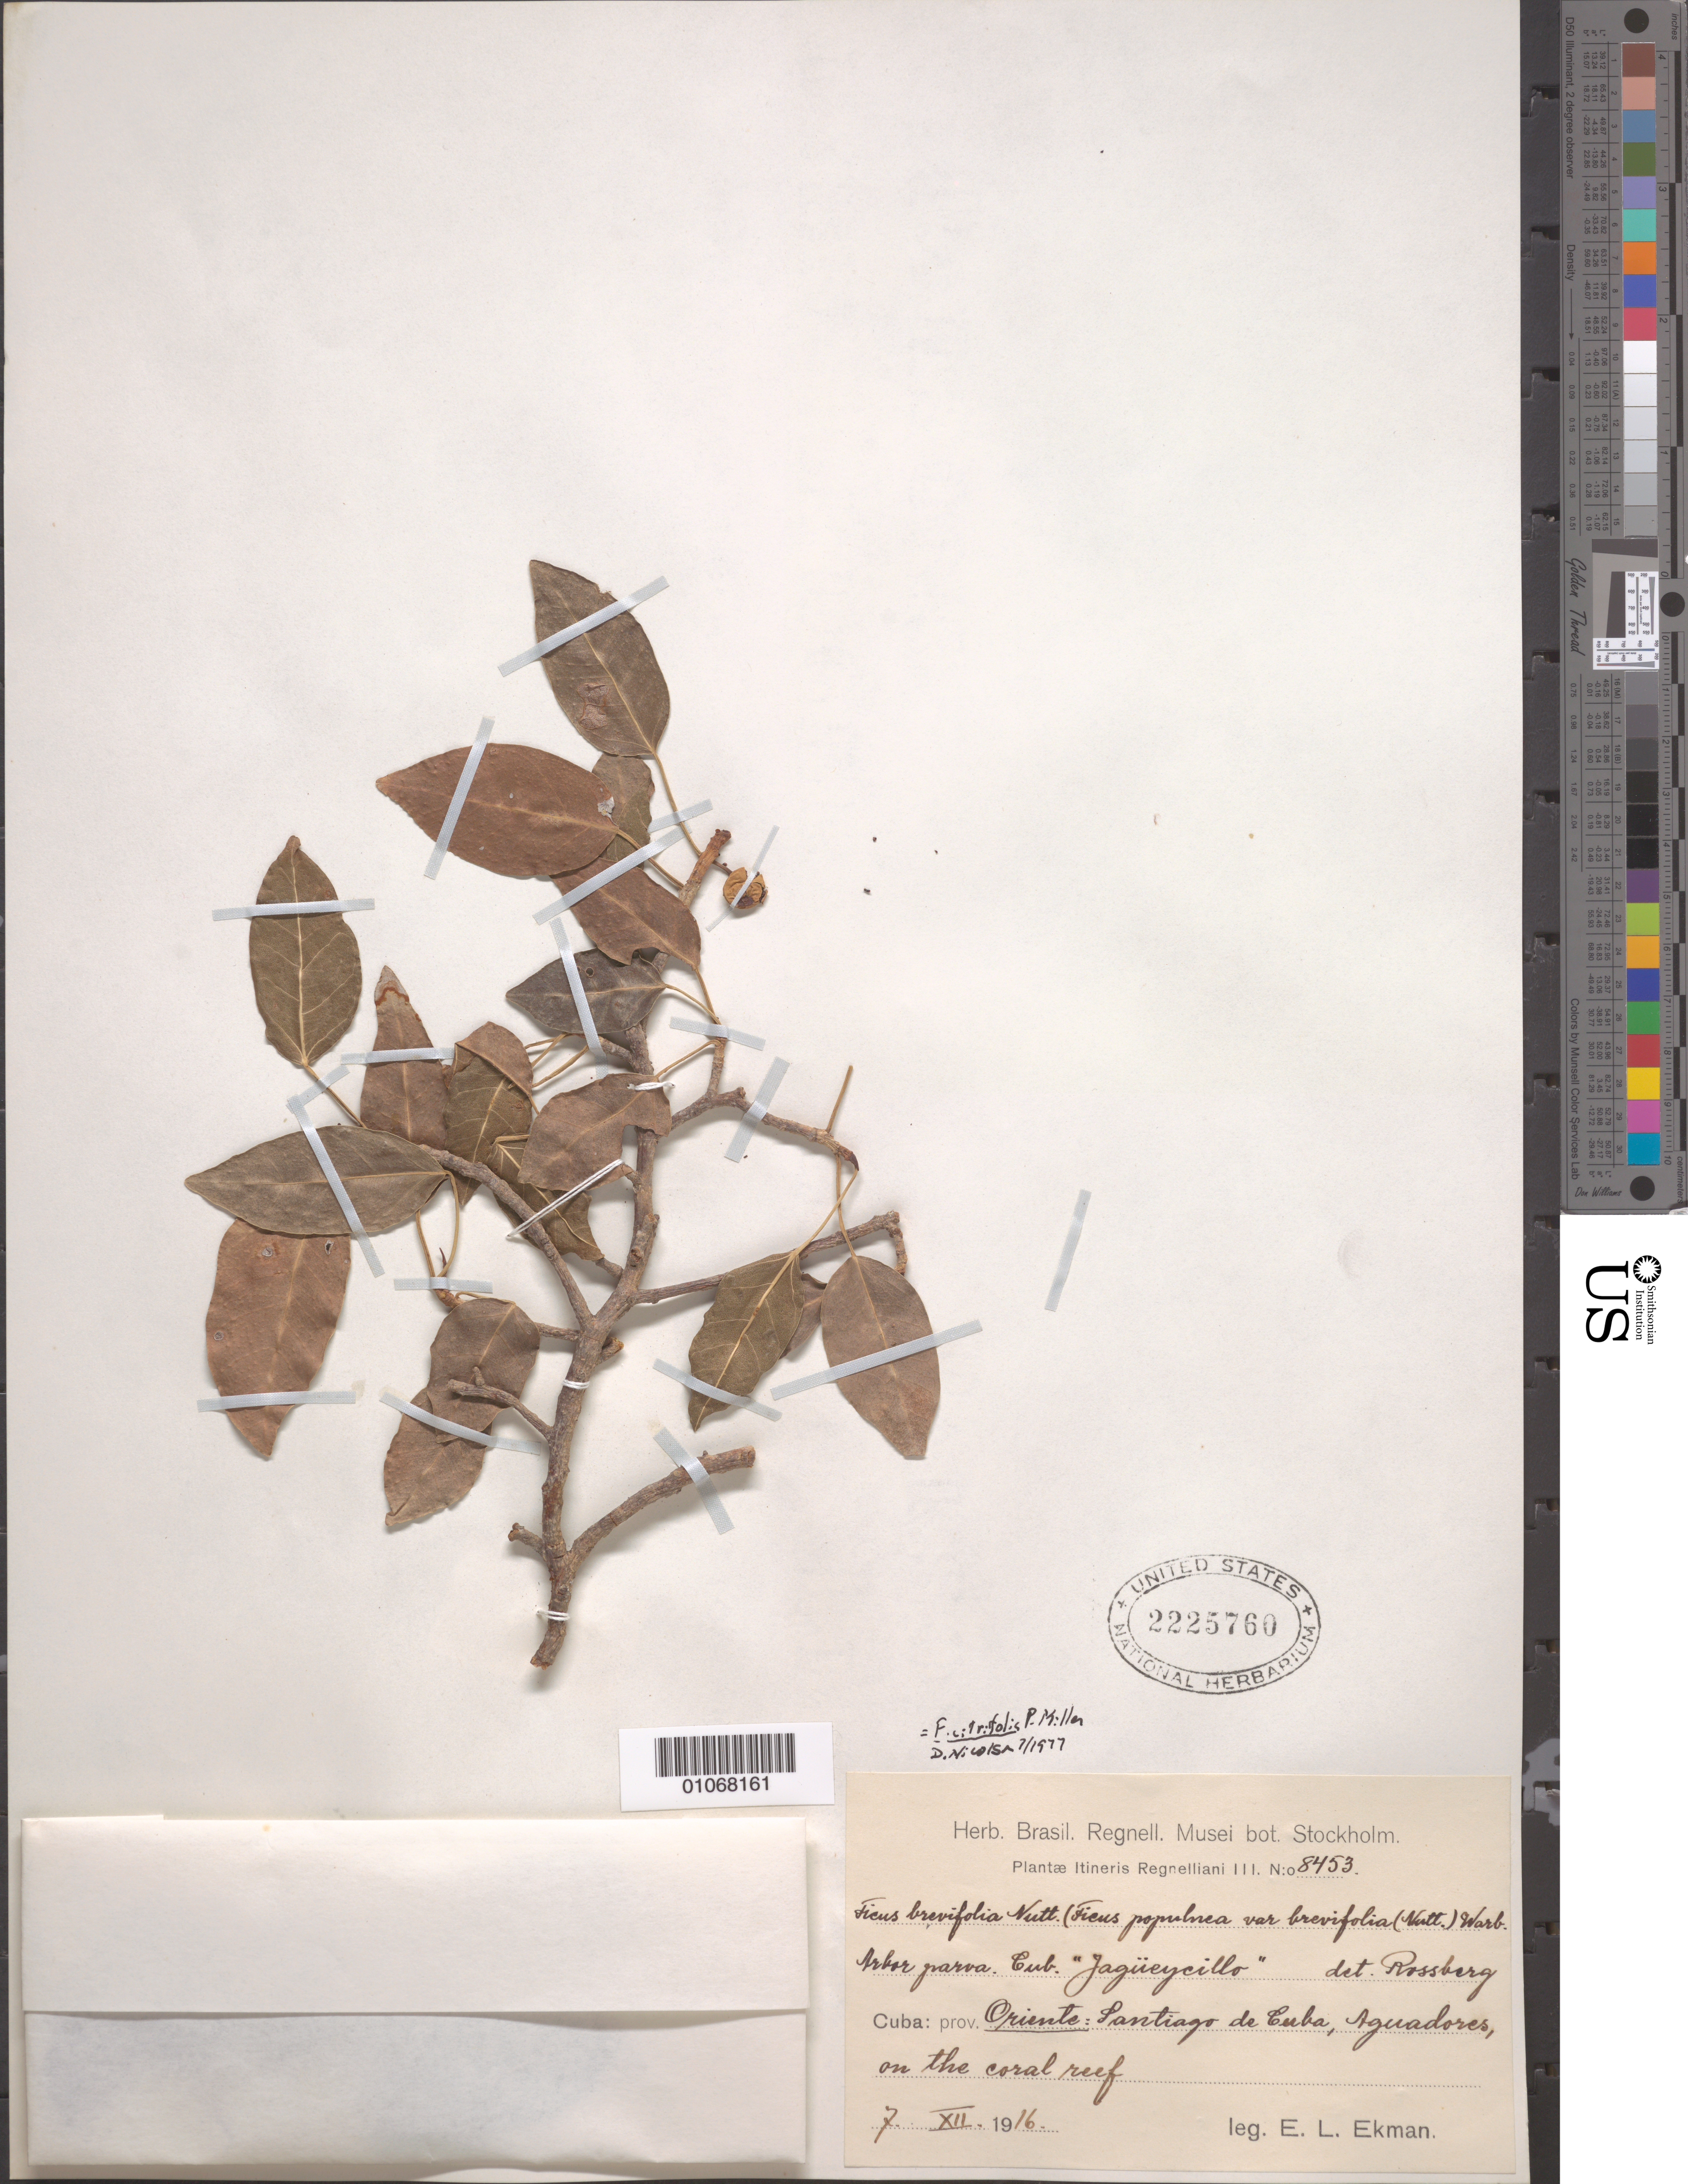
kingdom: Plantae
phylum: Tracheophyta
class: Magnoliopsida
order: Rosales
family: Moraceae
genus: Ficus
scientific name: Ficus citrifolia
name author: Mill.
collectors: E. L. Ekman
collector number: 8453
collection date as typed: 07 Dec 1916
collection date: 1916-12-07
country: Cuba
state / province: Santiago de Cuba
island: Cuba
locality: Santiago de Cuba, Aguadores, On the end of Coral reef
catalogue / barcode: US 2225760